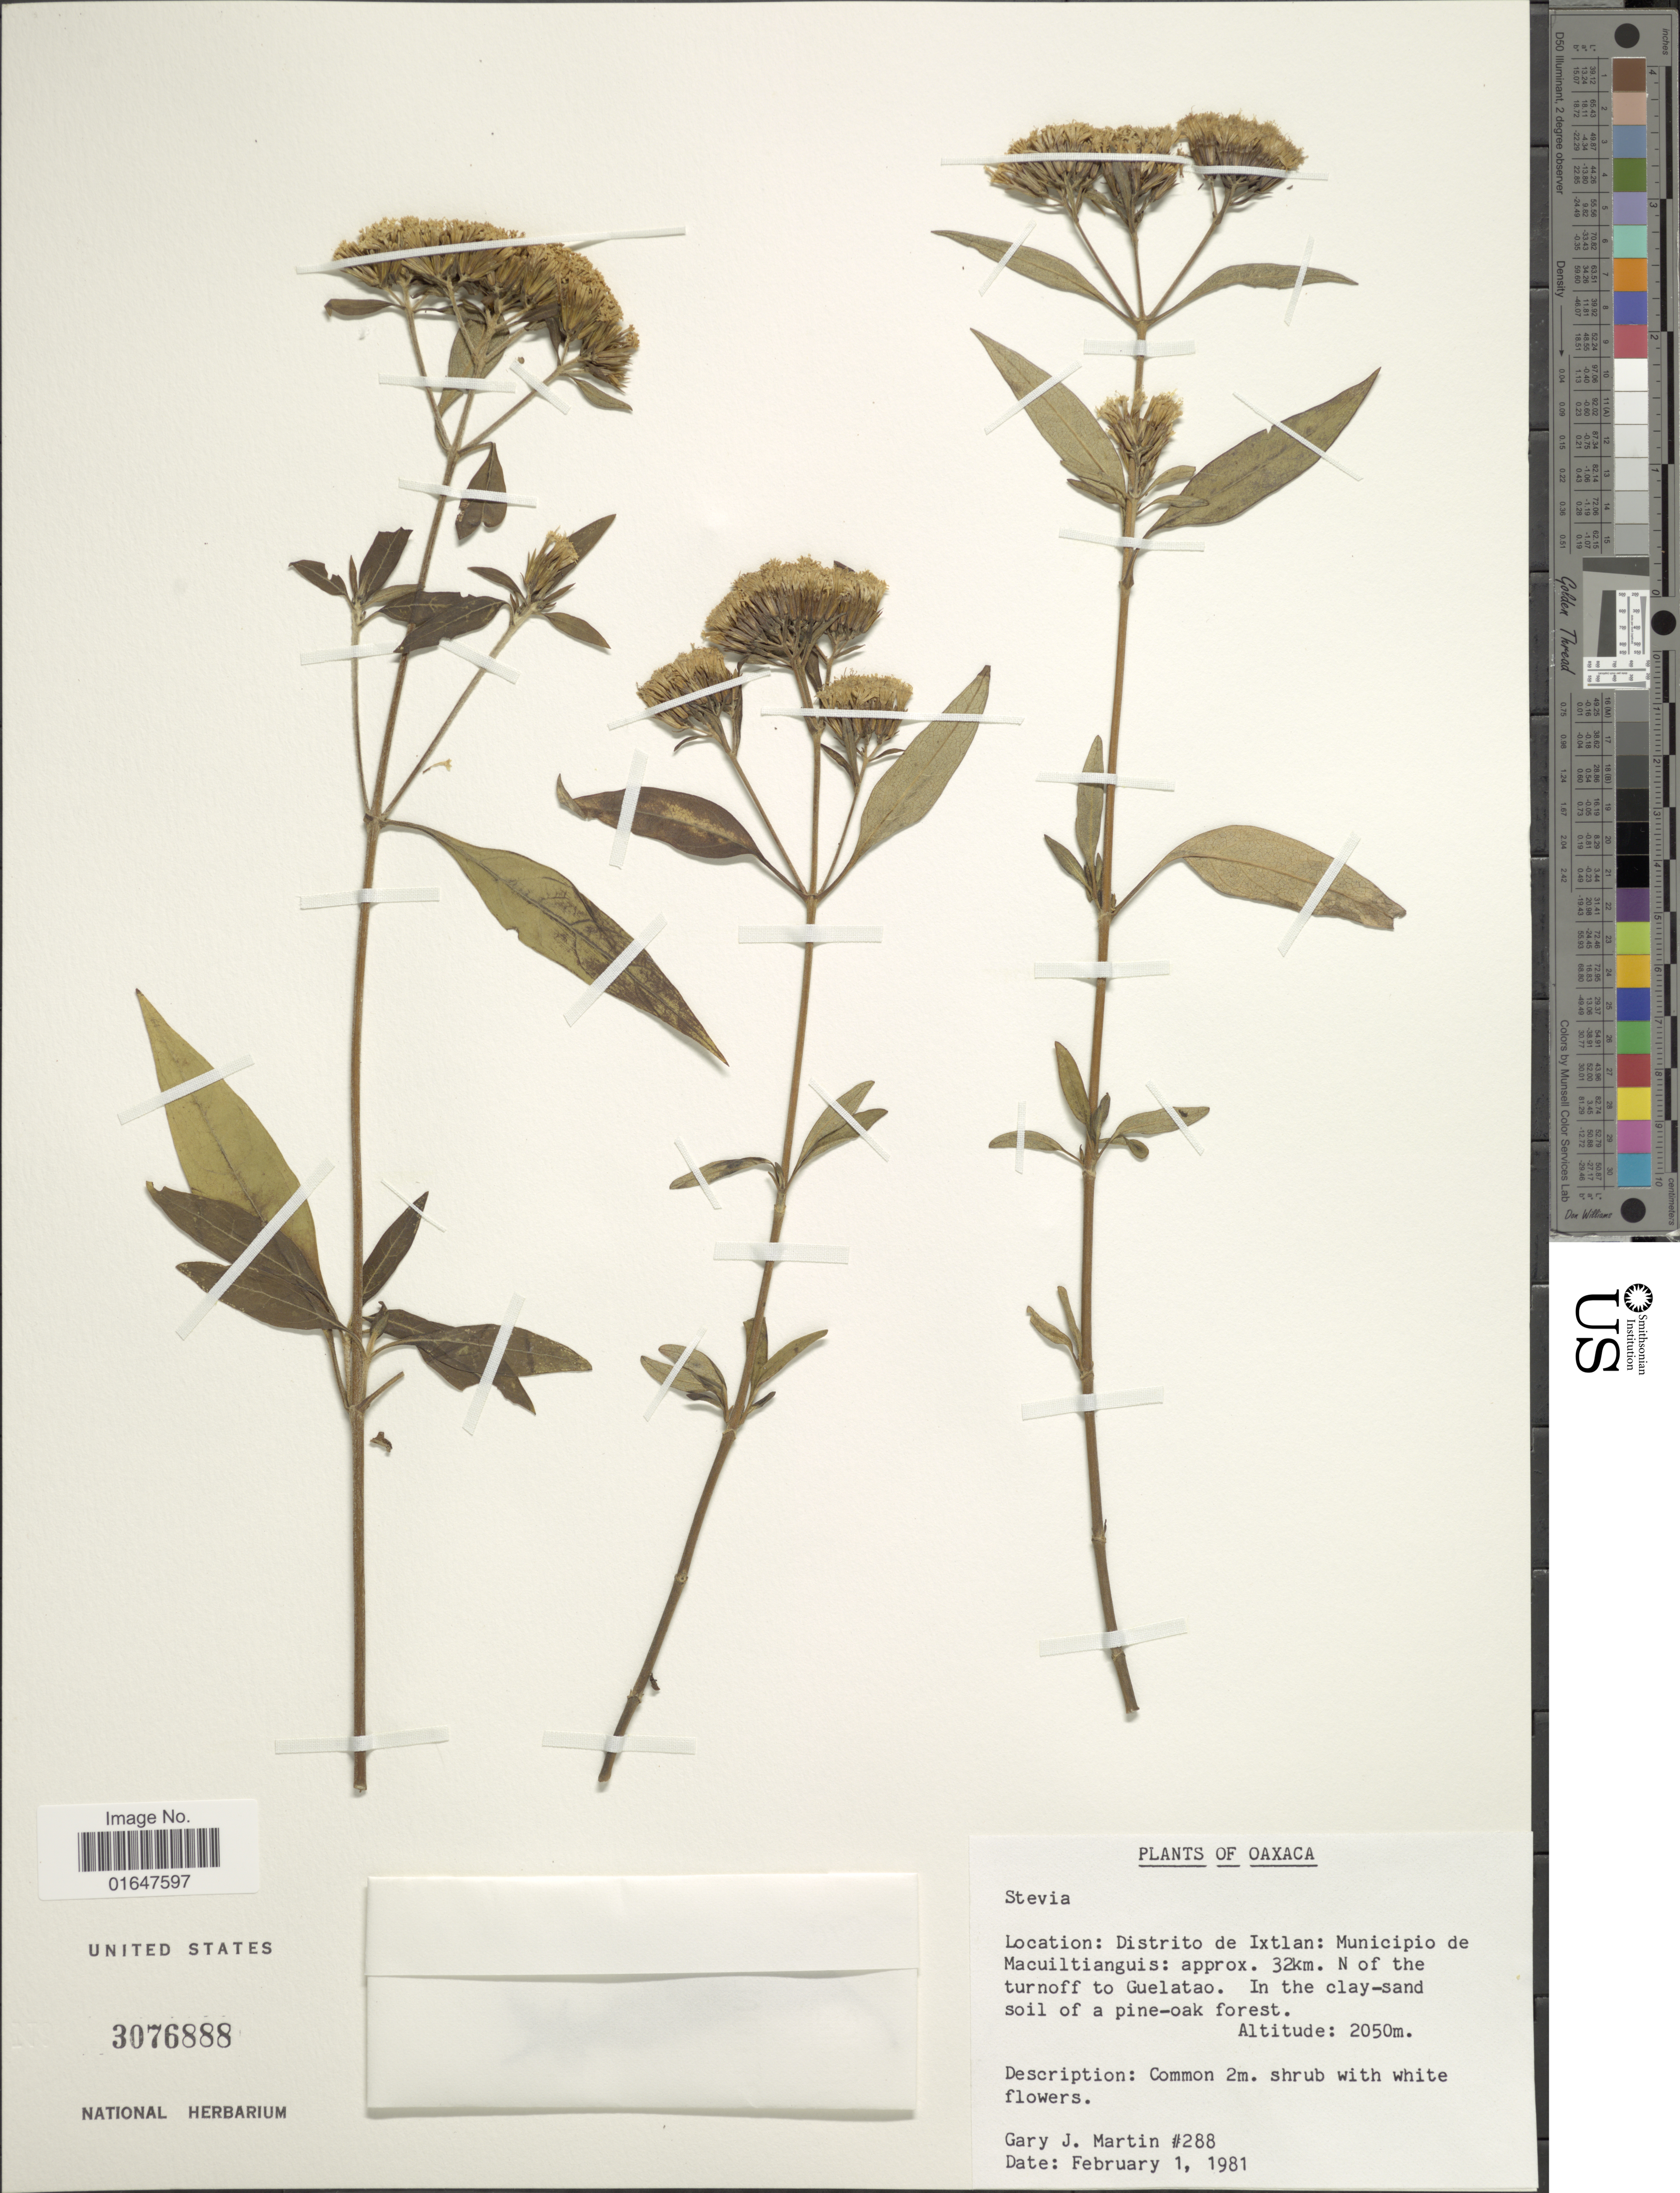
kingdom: Plantae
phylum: Tracheophyta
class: Magnoliopsida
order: Asterales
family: Asteraceae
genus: Stevia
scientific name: Stevia sp.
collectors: G. J. Martin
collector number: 288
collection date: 1981-02-01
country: Mexico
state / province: Oaxaca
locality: Distrito de Ixtlan, Municipio de Macuiltianguis, approx 32 km N of the turnoff to Guelatao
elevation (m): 2050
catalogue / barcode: US 3076888